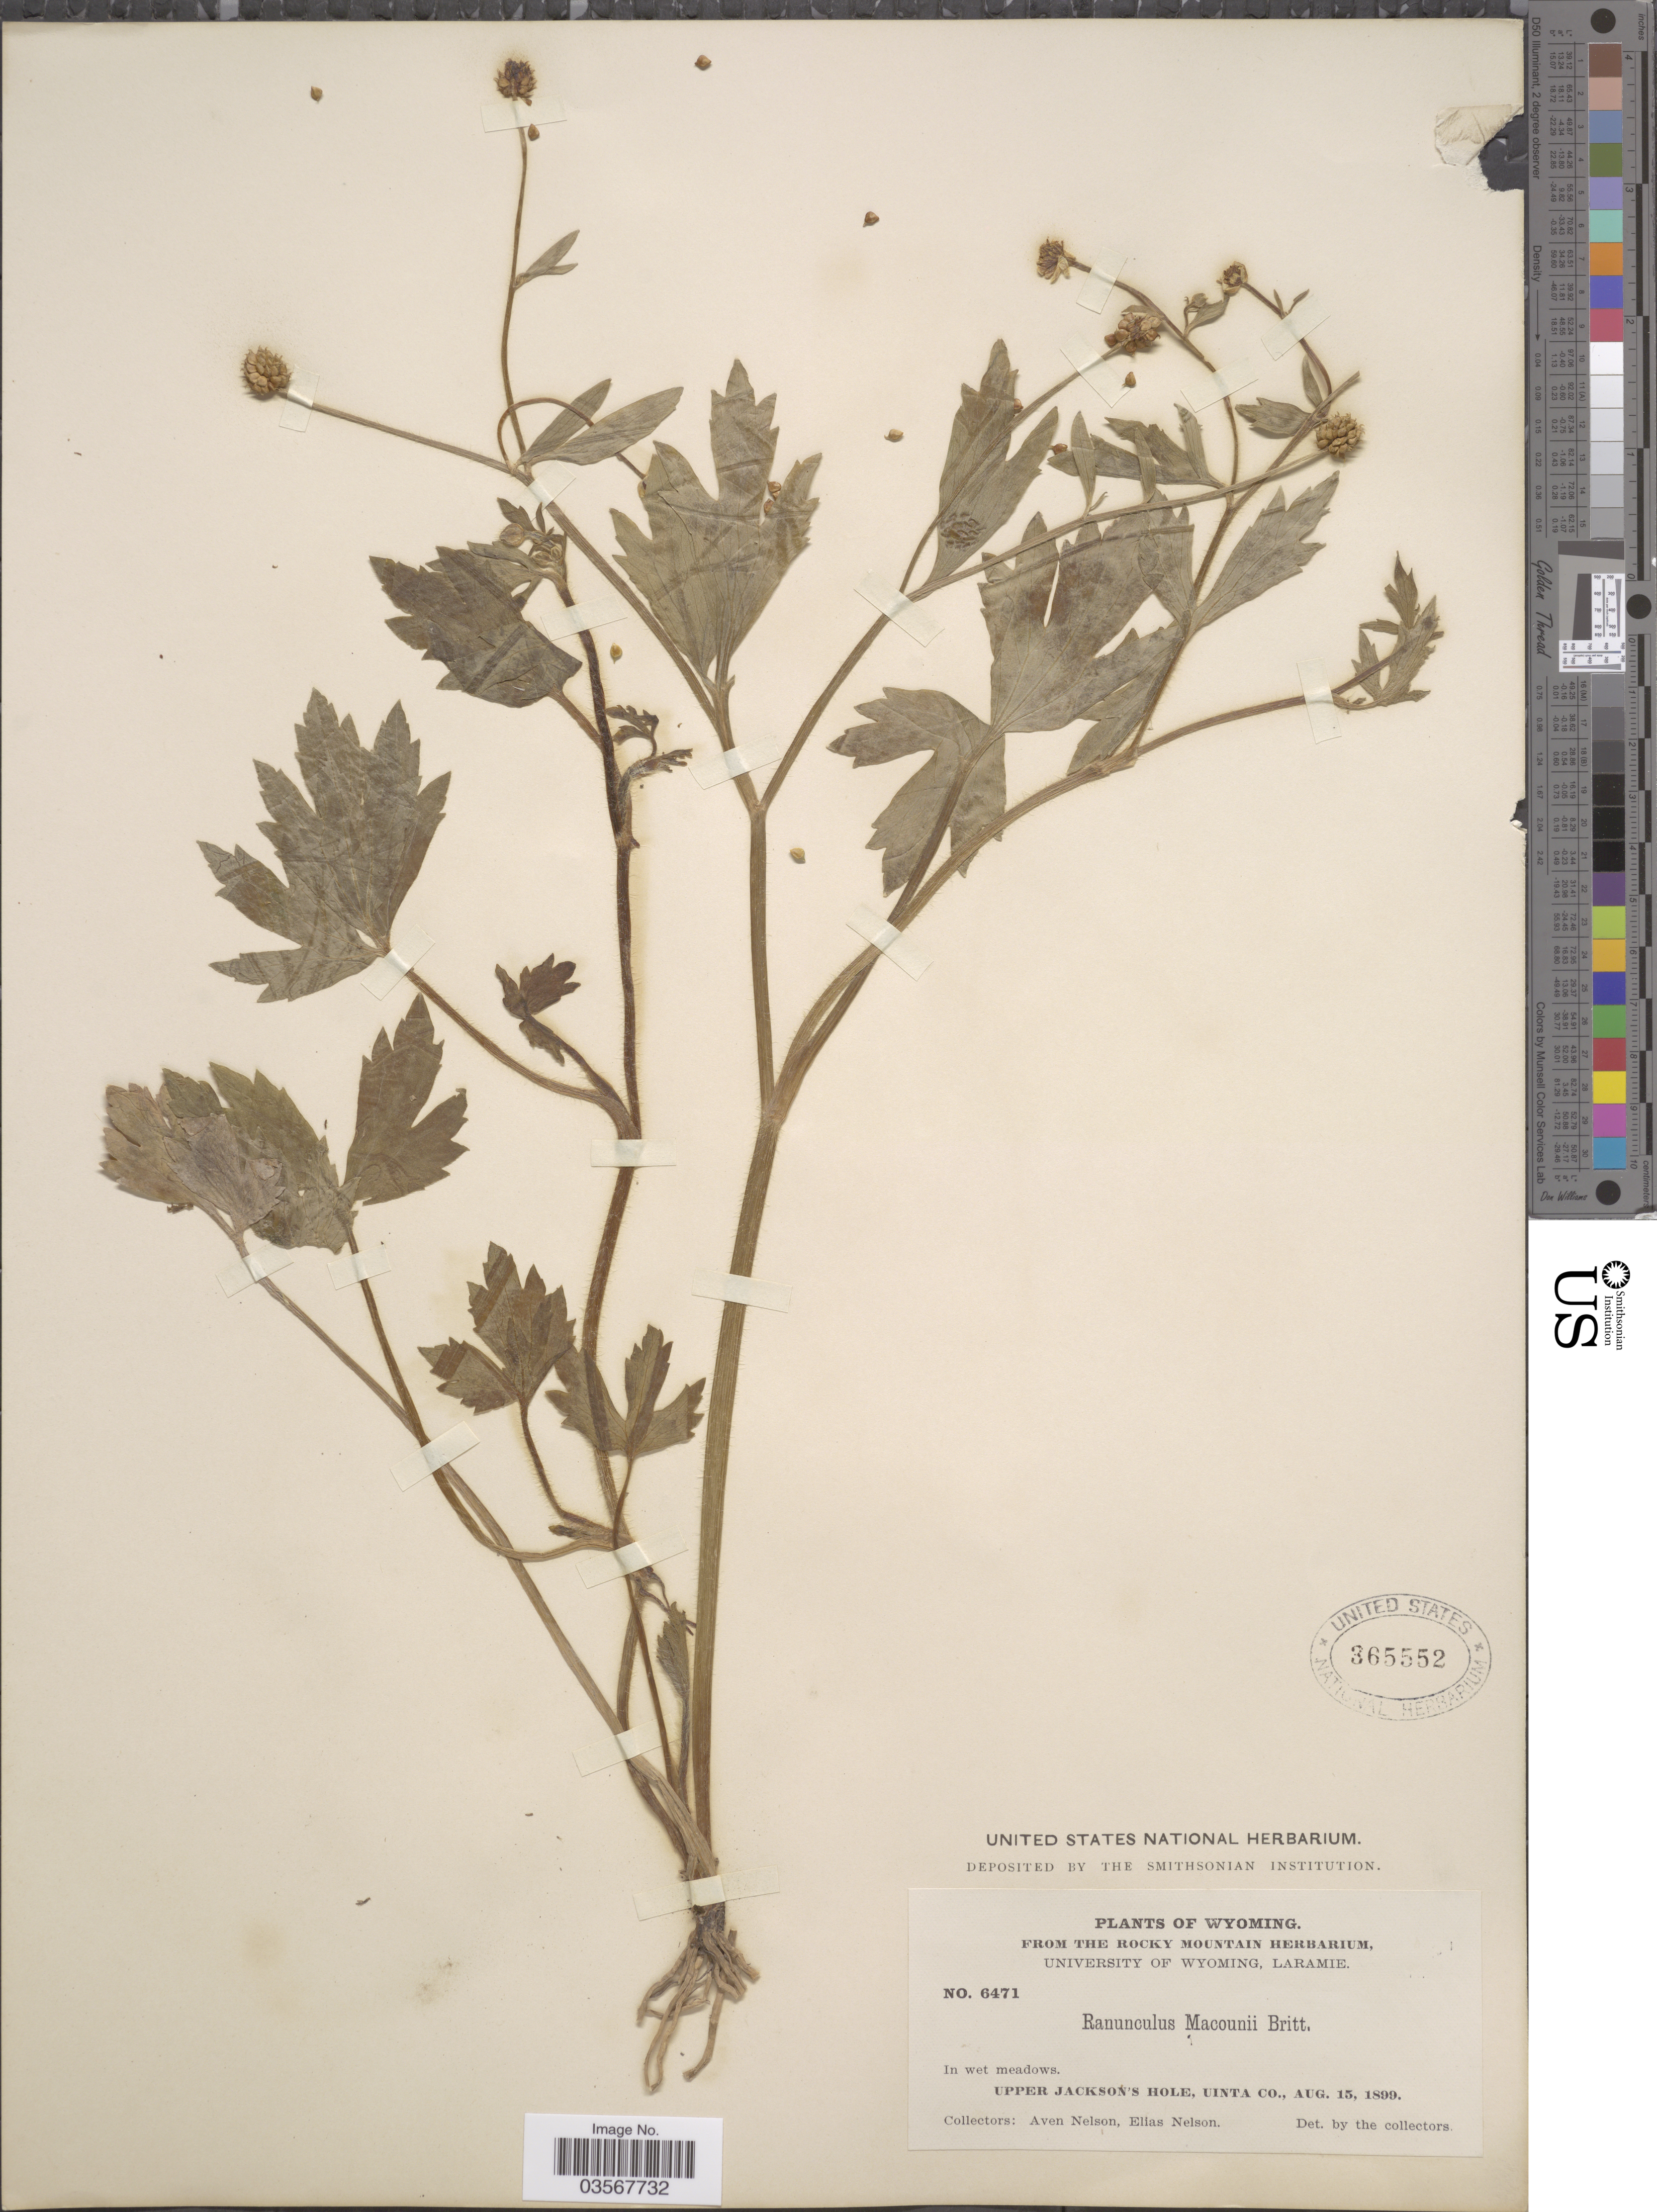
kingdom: Plantae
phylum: Tracheophyta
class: Magnoliopsida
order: Ranunculales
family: Ranunculaceae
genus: Ranunculus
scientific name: Ranunculus macounii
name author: Britton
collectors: A. Nelson & E. Nelson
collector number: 6471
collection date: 1899-08-15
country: United States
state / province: Wyoming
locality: Upper Jackson's Hole, Uinta Co.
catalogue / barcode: US 365552